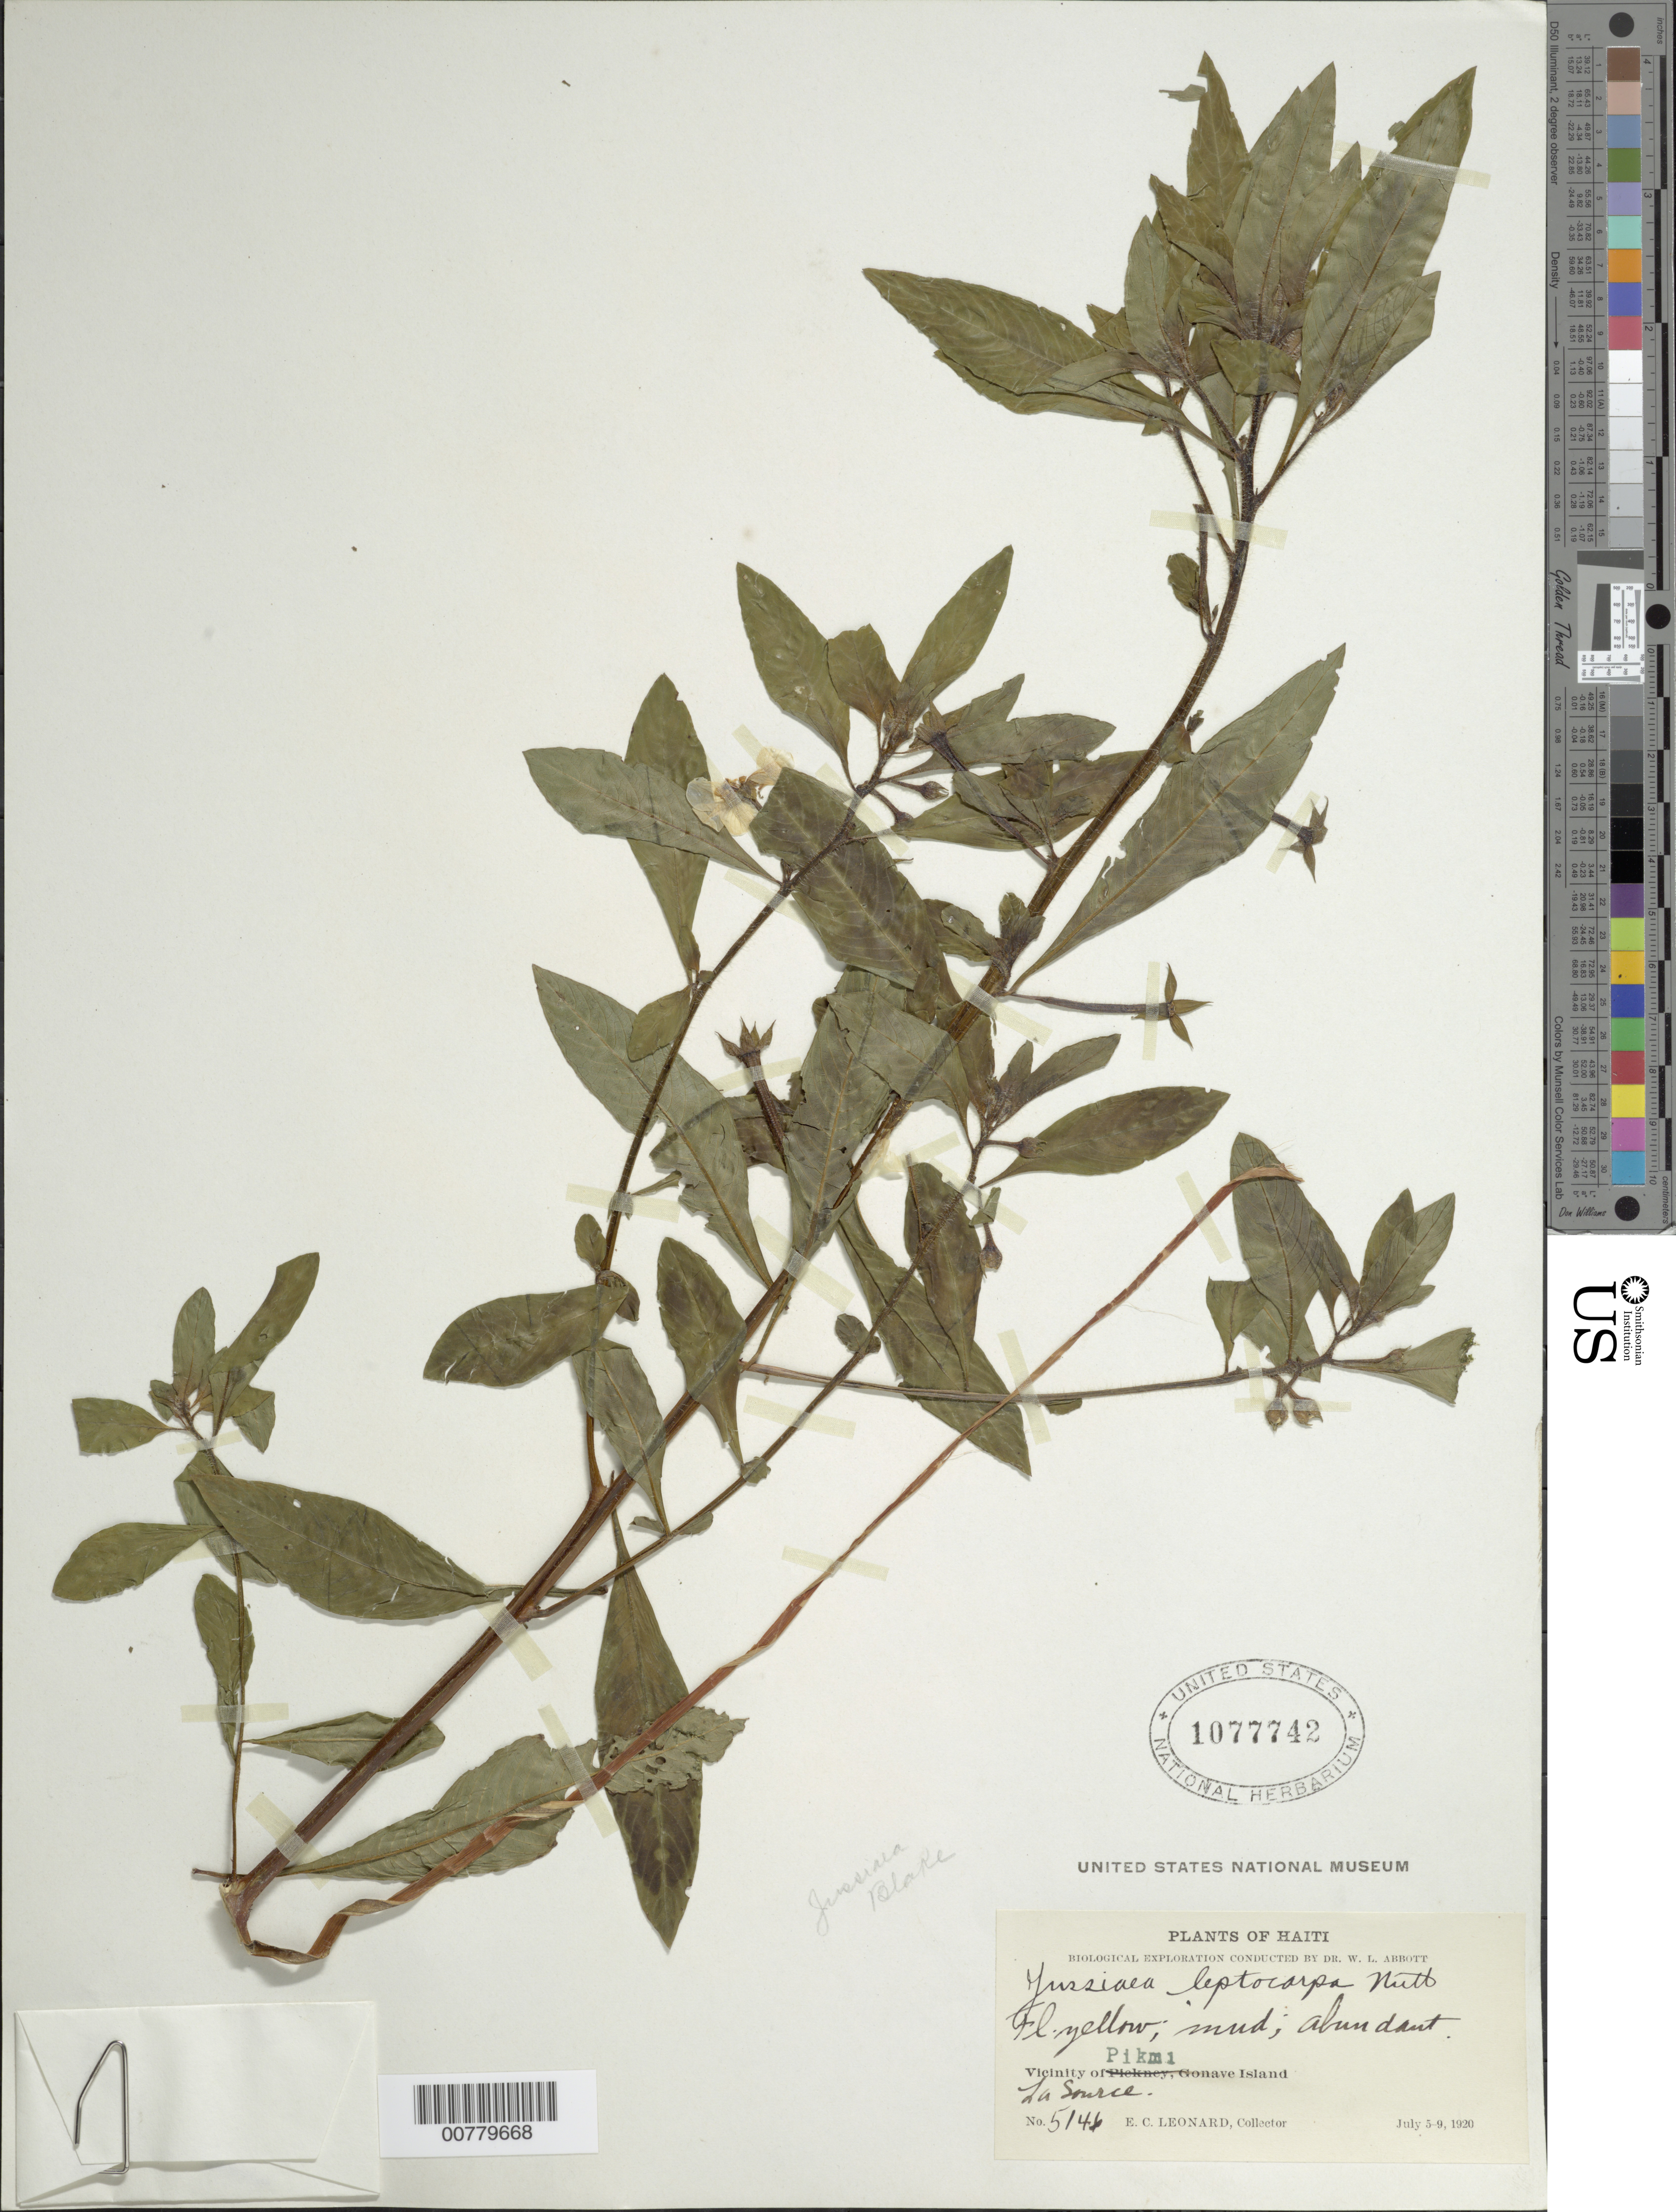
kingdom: Plantae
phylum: Tracheophyta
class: Magnoliopsida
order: Myrtales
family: Onagraceae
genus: Ludwigia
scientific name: Ludwigia leptocarpa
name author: (Nutt.) H. Hara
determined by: Ramamoorthy, T. P.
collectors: E. C. Leonard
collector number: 5146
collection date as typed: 05 Jul 1920 to 09 Jul 1920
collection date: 1920-07-05/1920-07-09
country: Haiti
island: Hispaniola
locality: Gonave Island, vicinity of Pikmi.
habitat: Mud.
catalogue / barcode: US 1077742